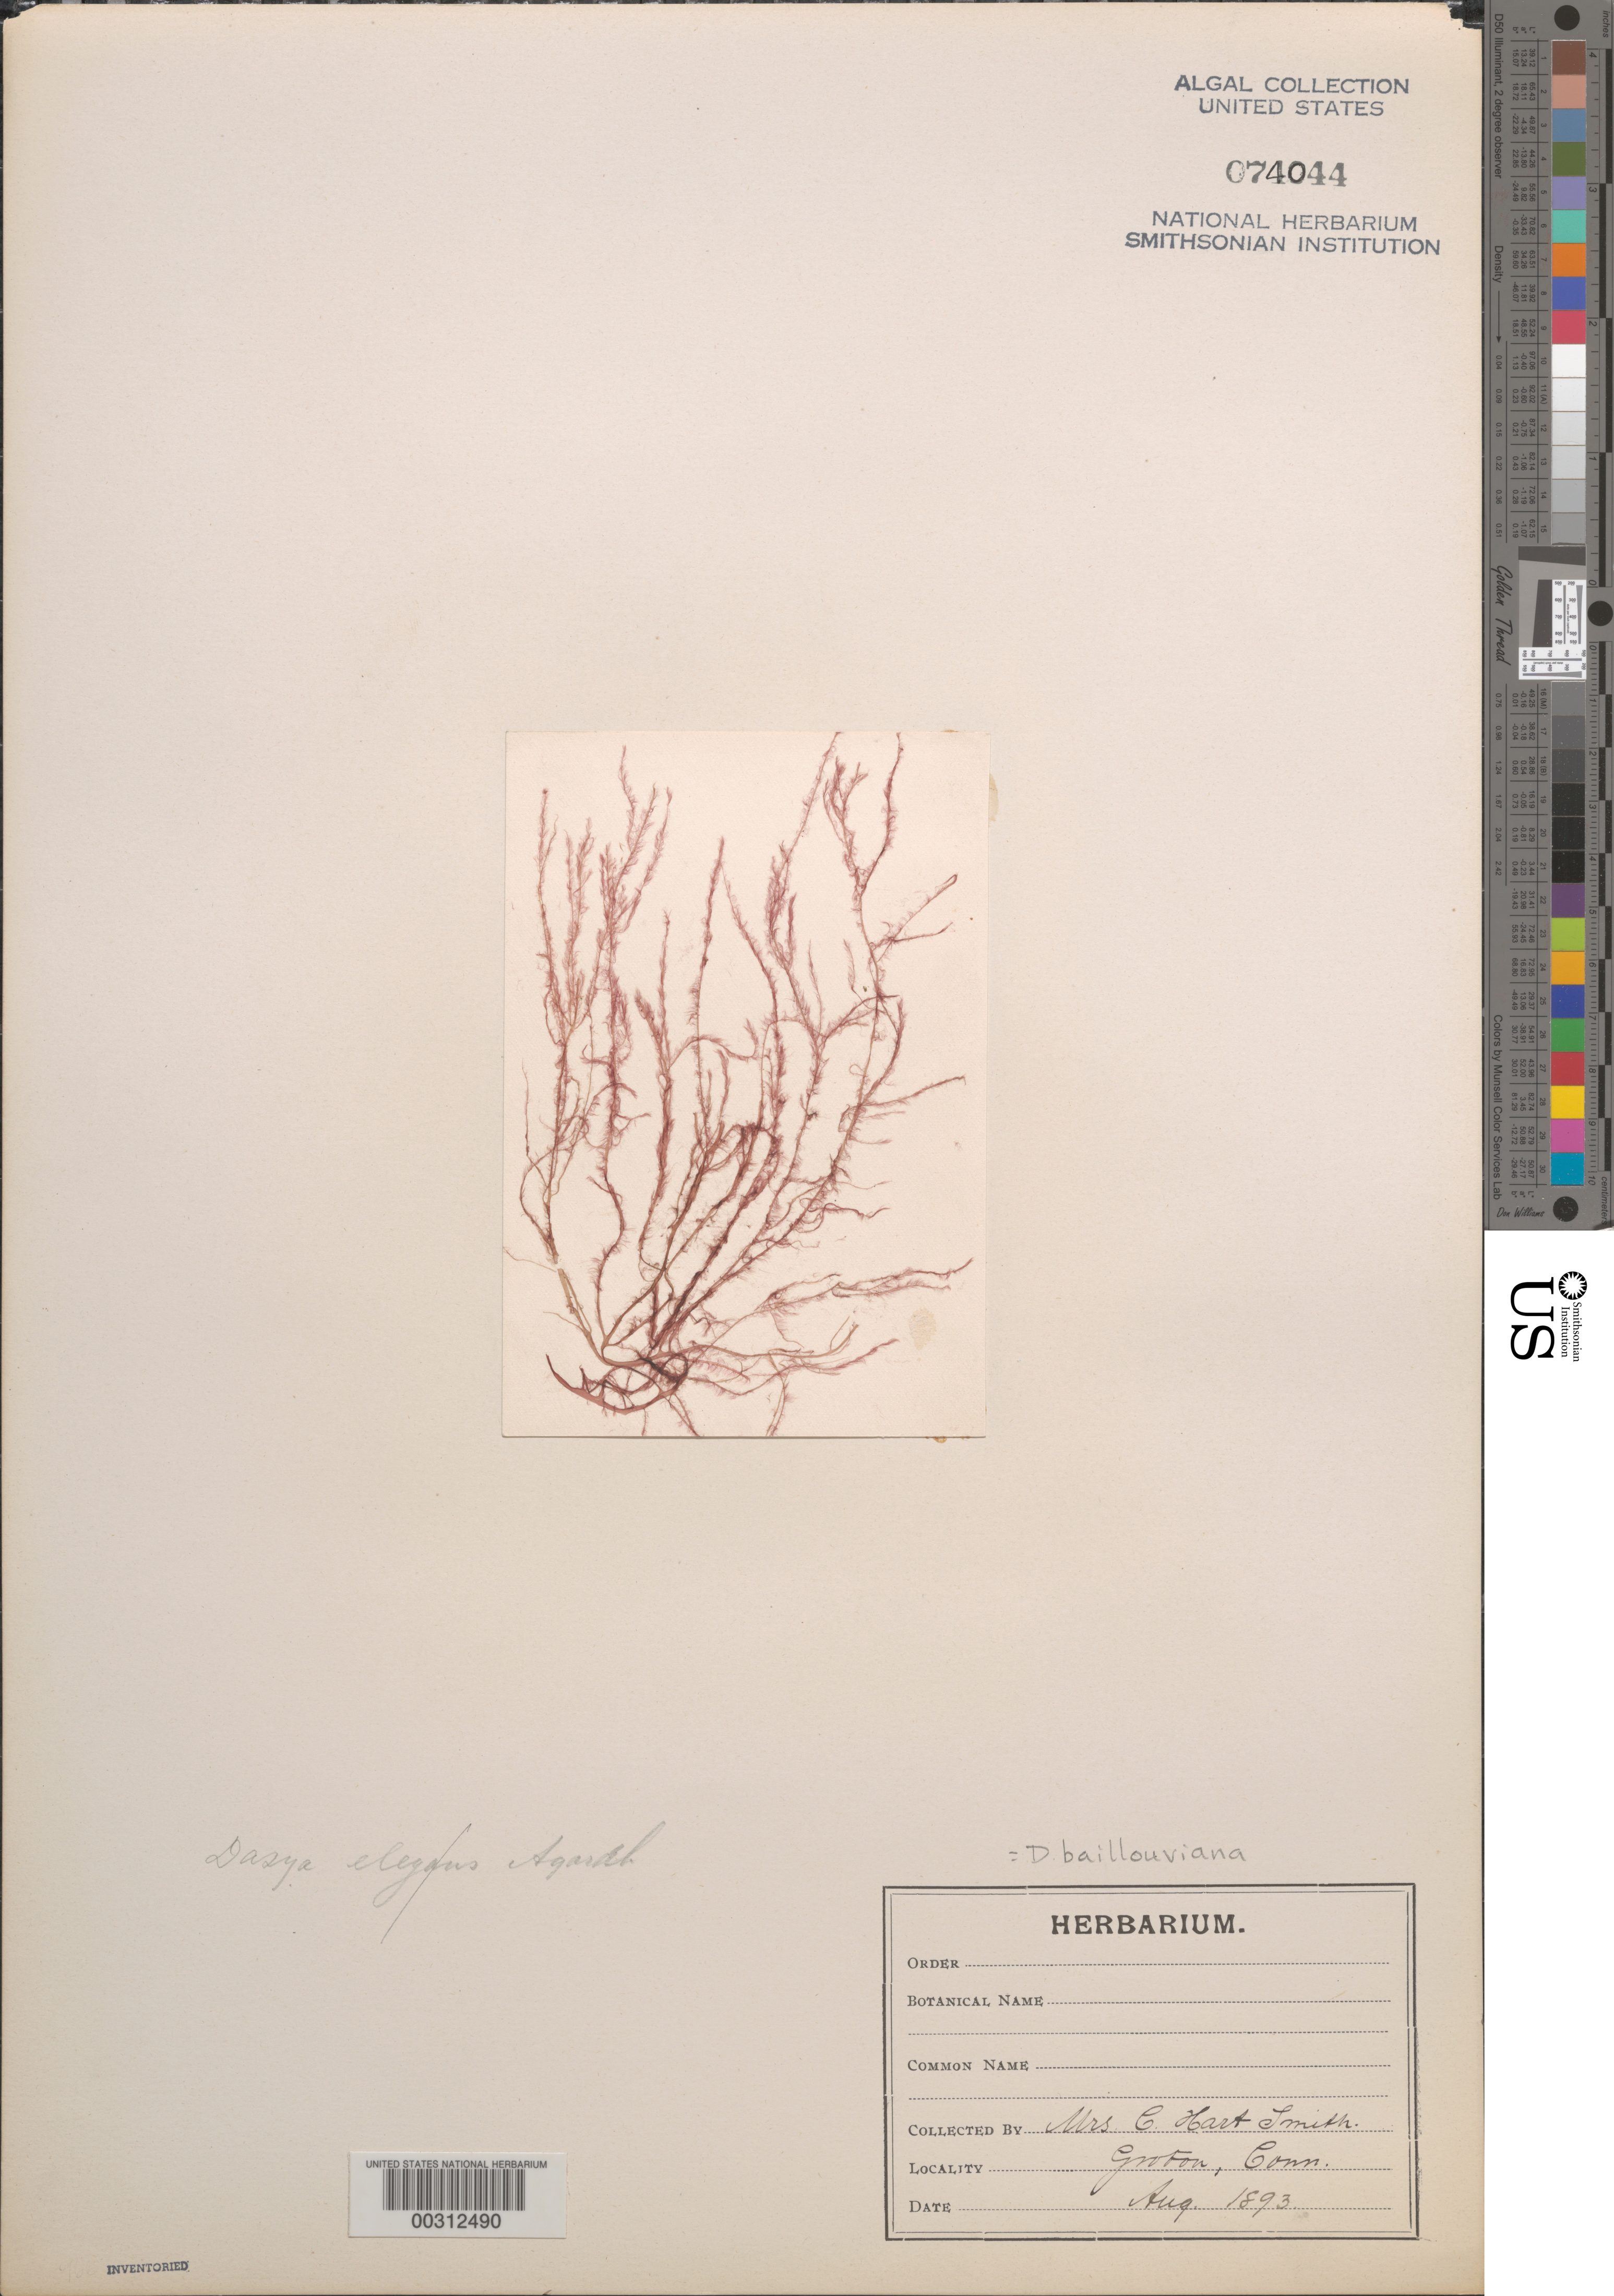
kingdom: Plantae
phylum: Rhodophyta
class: Florideophyceae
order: Ceramiales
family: Dasyaceae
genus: Dasya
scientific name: Dasya pedicellata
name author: (C. Agardh) C. Agardh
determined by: Algae name updating Project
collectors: C. H. Smith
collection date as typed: Aug 1893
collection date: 1893-08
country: United States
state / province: Connecticut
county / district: New London County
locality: Groton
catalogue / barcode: US 74044